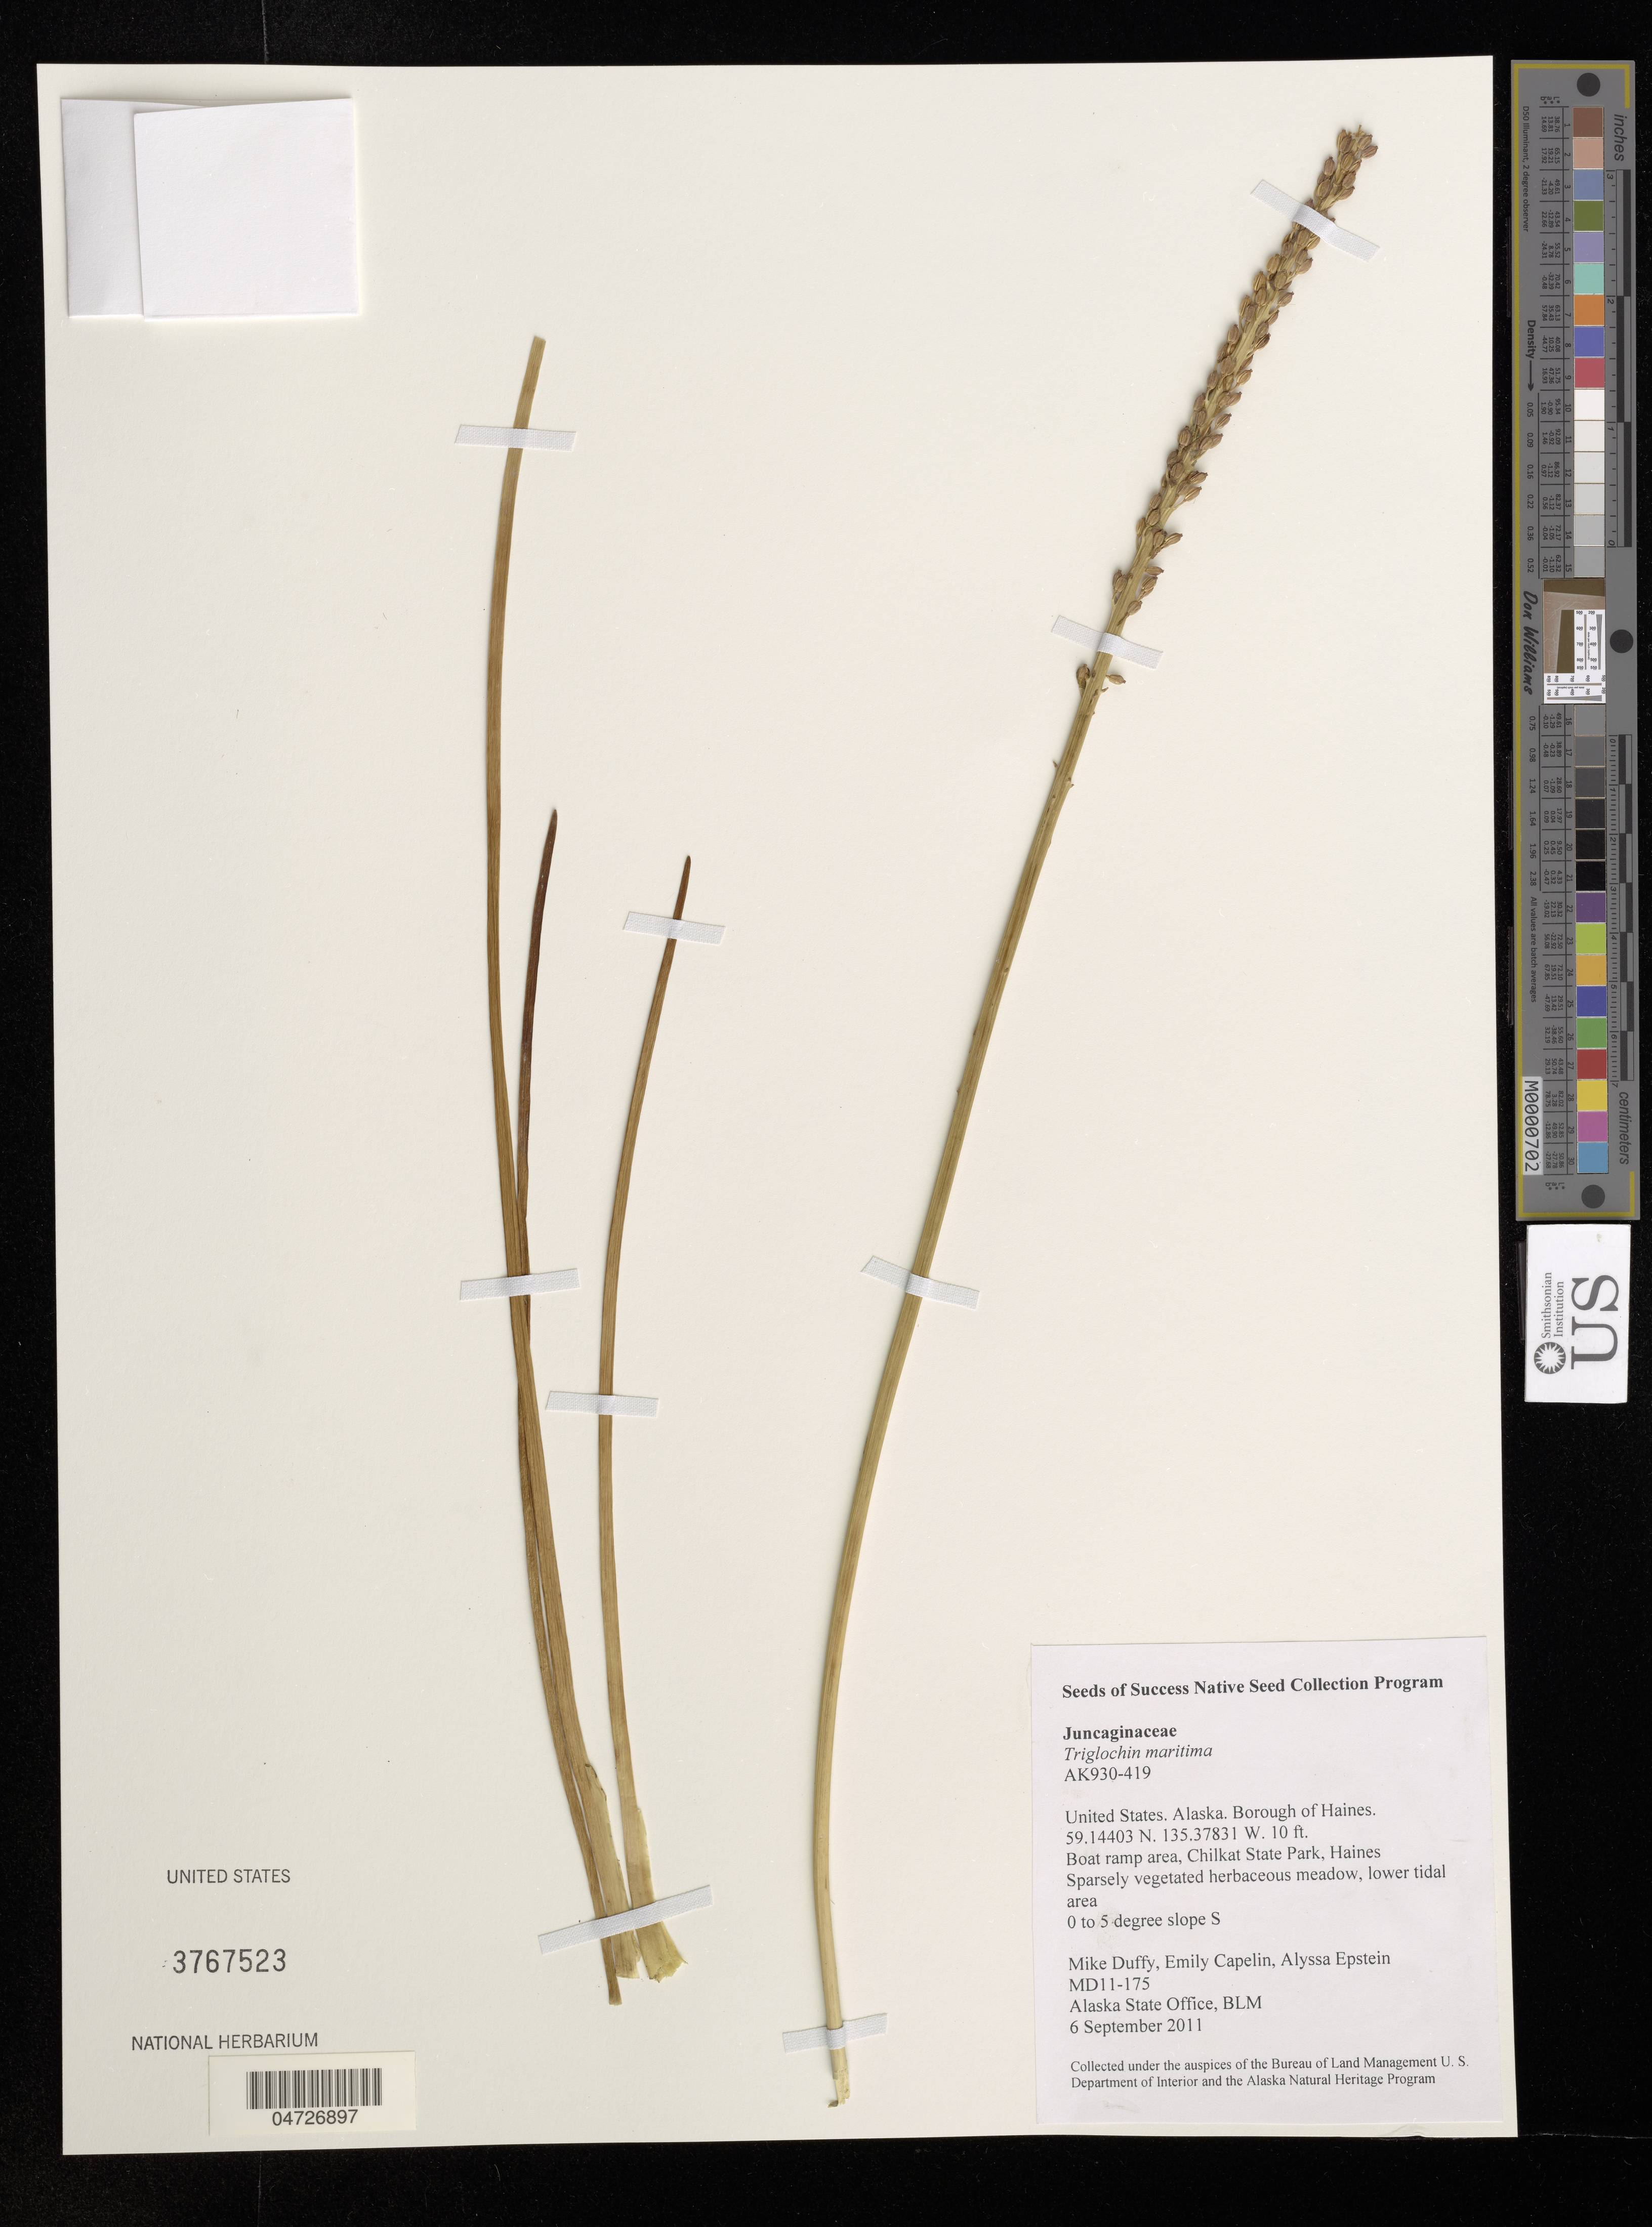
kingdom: Plantae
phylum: Tracheophyta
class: Liliopsida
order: Alismatales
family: Juncaginaceae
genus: Triglochin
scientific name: Triglochin maritima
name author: L.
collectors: M. Duffy, E. Capelin & A. Epstein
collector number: MD11-175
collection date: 2011-09-06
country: United States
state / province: Alaska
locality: Borough of Haines. Boat ramp area, Chilkat State Park, Haines.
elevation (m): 3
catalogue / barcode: US 3767523